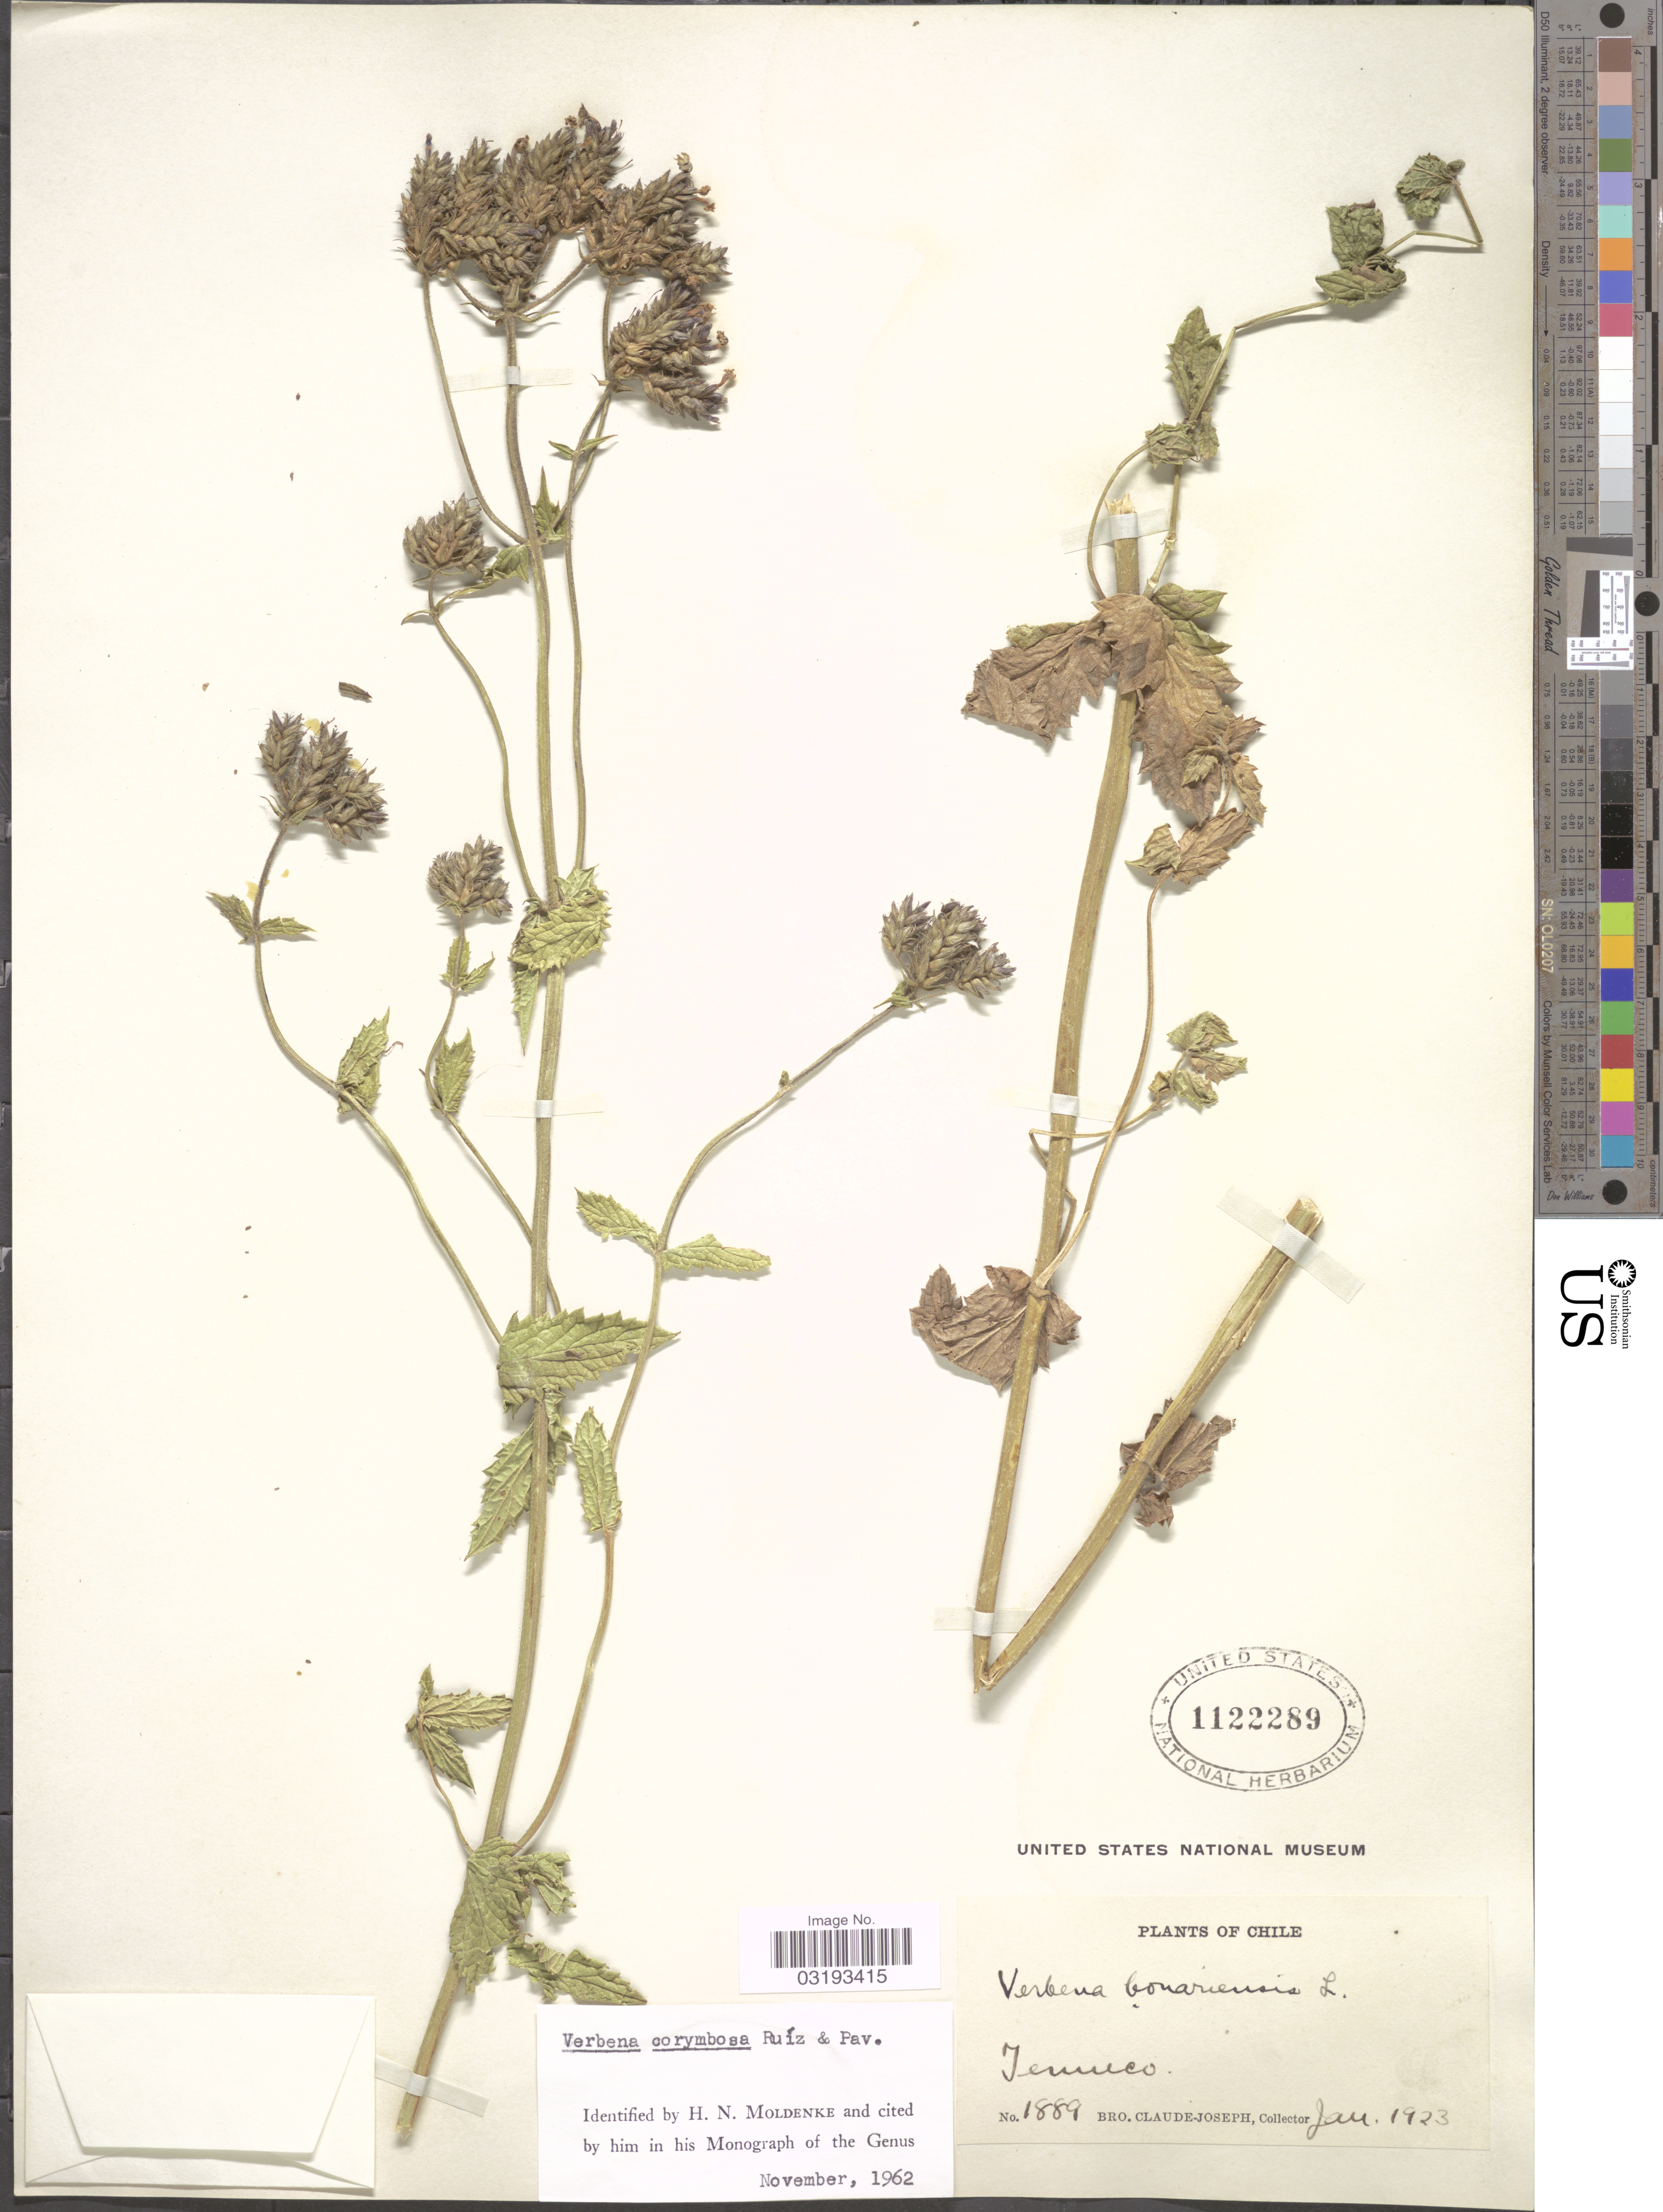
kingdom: Plantae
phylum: Tracheophyta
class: Magnoliopsida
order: Lamiales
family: Verbenaceae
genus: Verbena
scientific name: Verbena corymbosa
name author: Ruiz & Pav.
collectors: Bro. Claude-Joseph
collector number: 1889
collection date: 1923-01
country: Chile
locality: Temuco.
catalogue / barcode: US 1122289